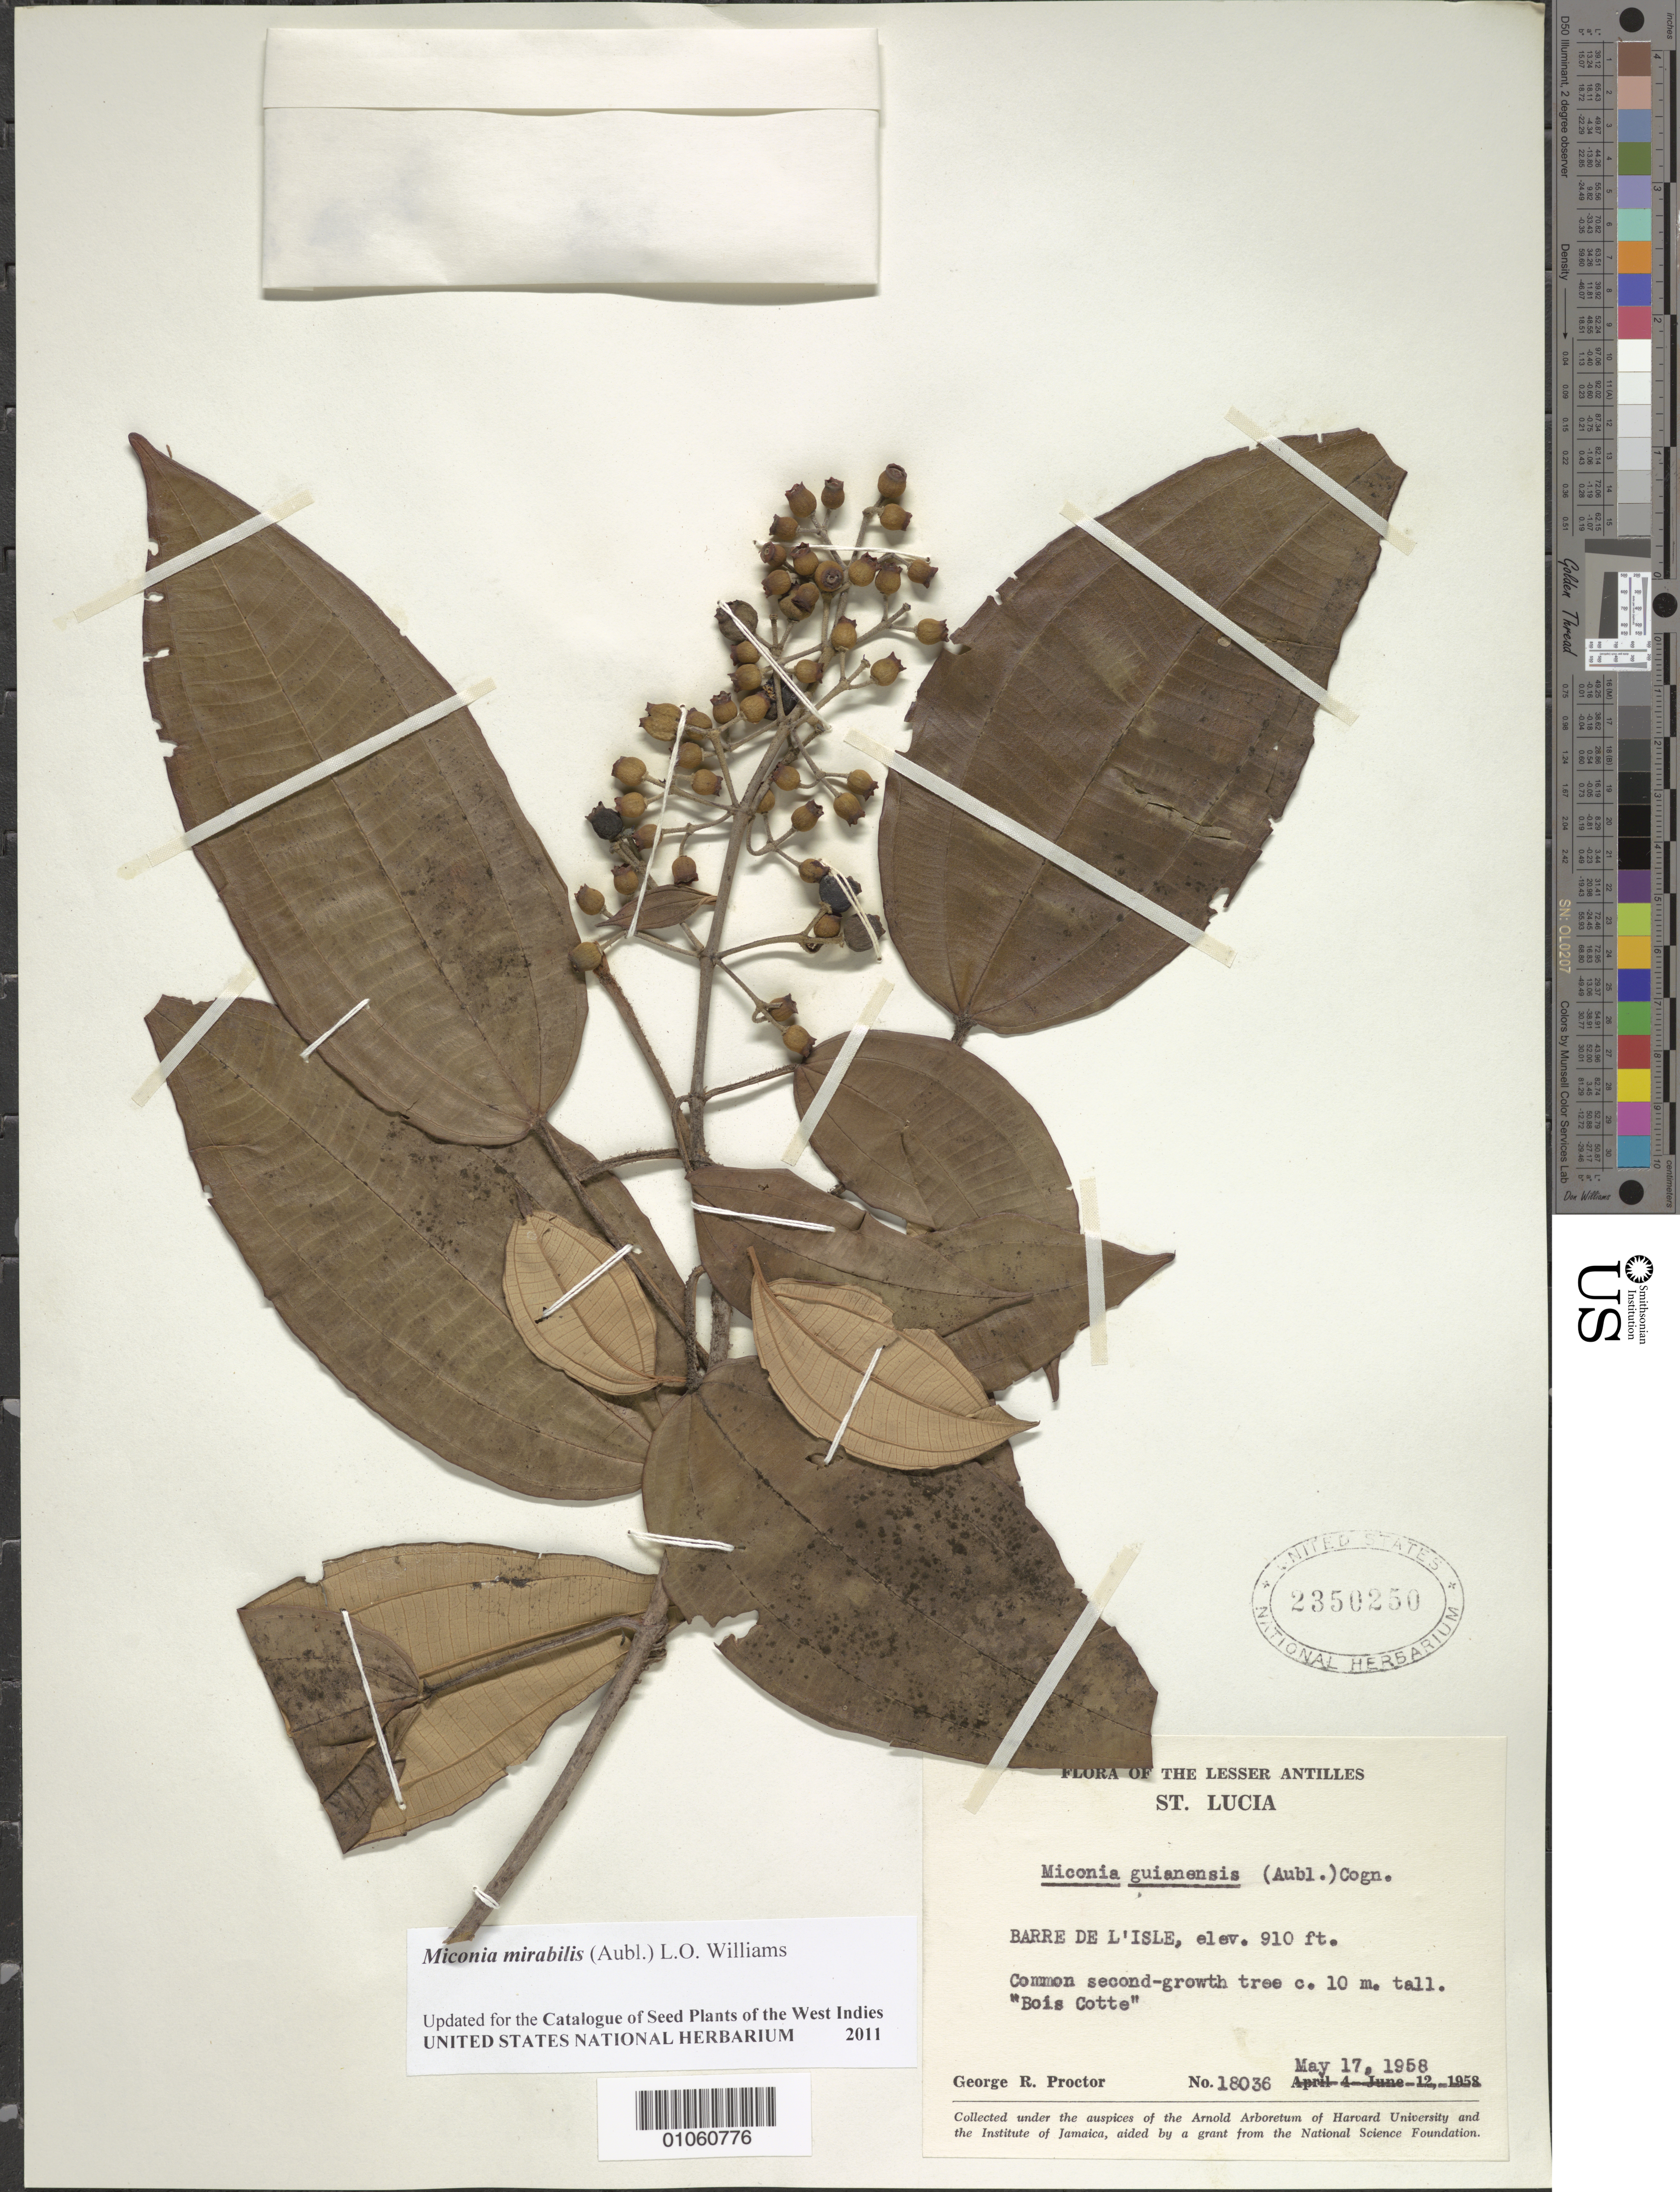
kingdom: Plantae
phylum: Tracheophyta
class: Magnoliopsida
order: Myrtales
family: Melastomataceae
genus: Miconia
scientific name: Miconia mirabilis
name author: (Aubl.) L.O. Williams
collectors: G. R. Proctor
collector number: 18036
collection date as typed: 17 May 1958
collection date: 1958-05-17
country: St. Lucia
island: St. Lucia I.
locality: Barre de l'Isle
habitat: Second growth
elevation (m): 277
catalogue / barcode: US 2350250